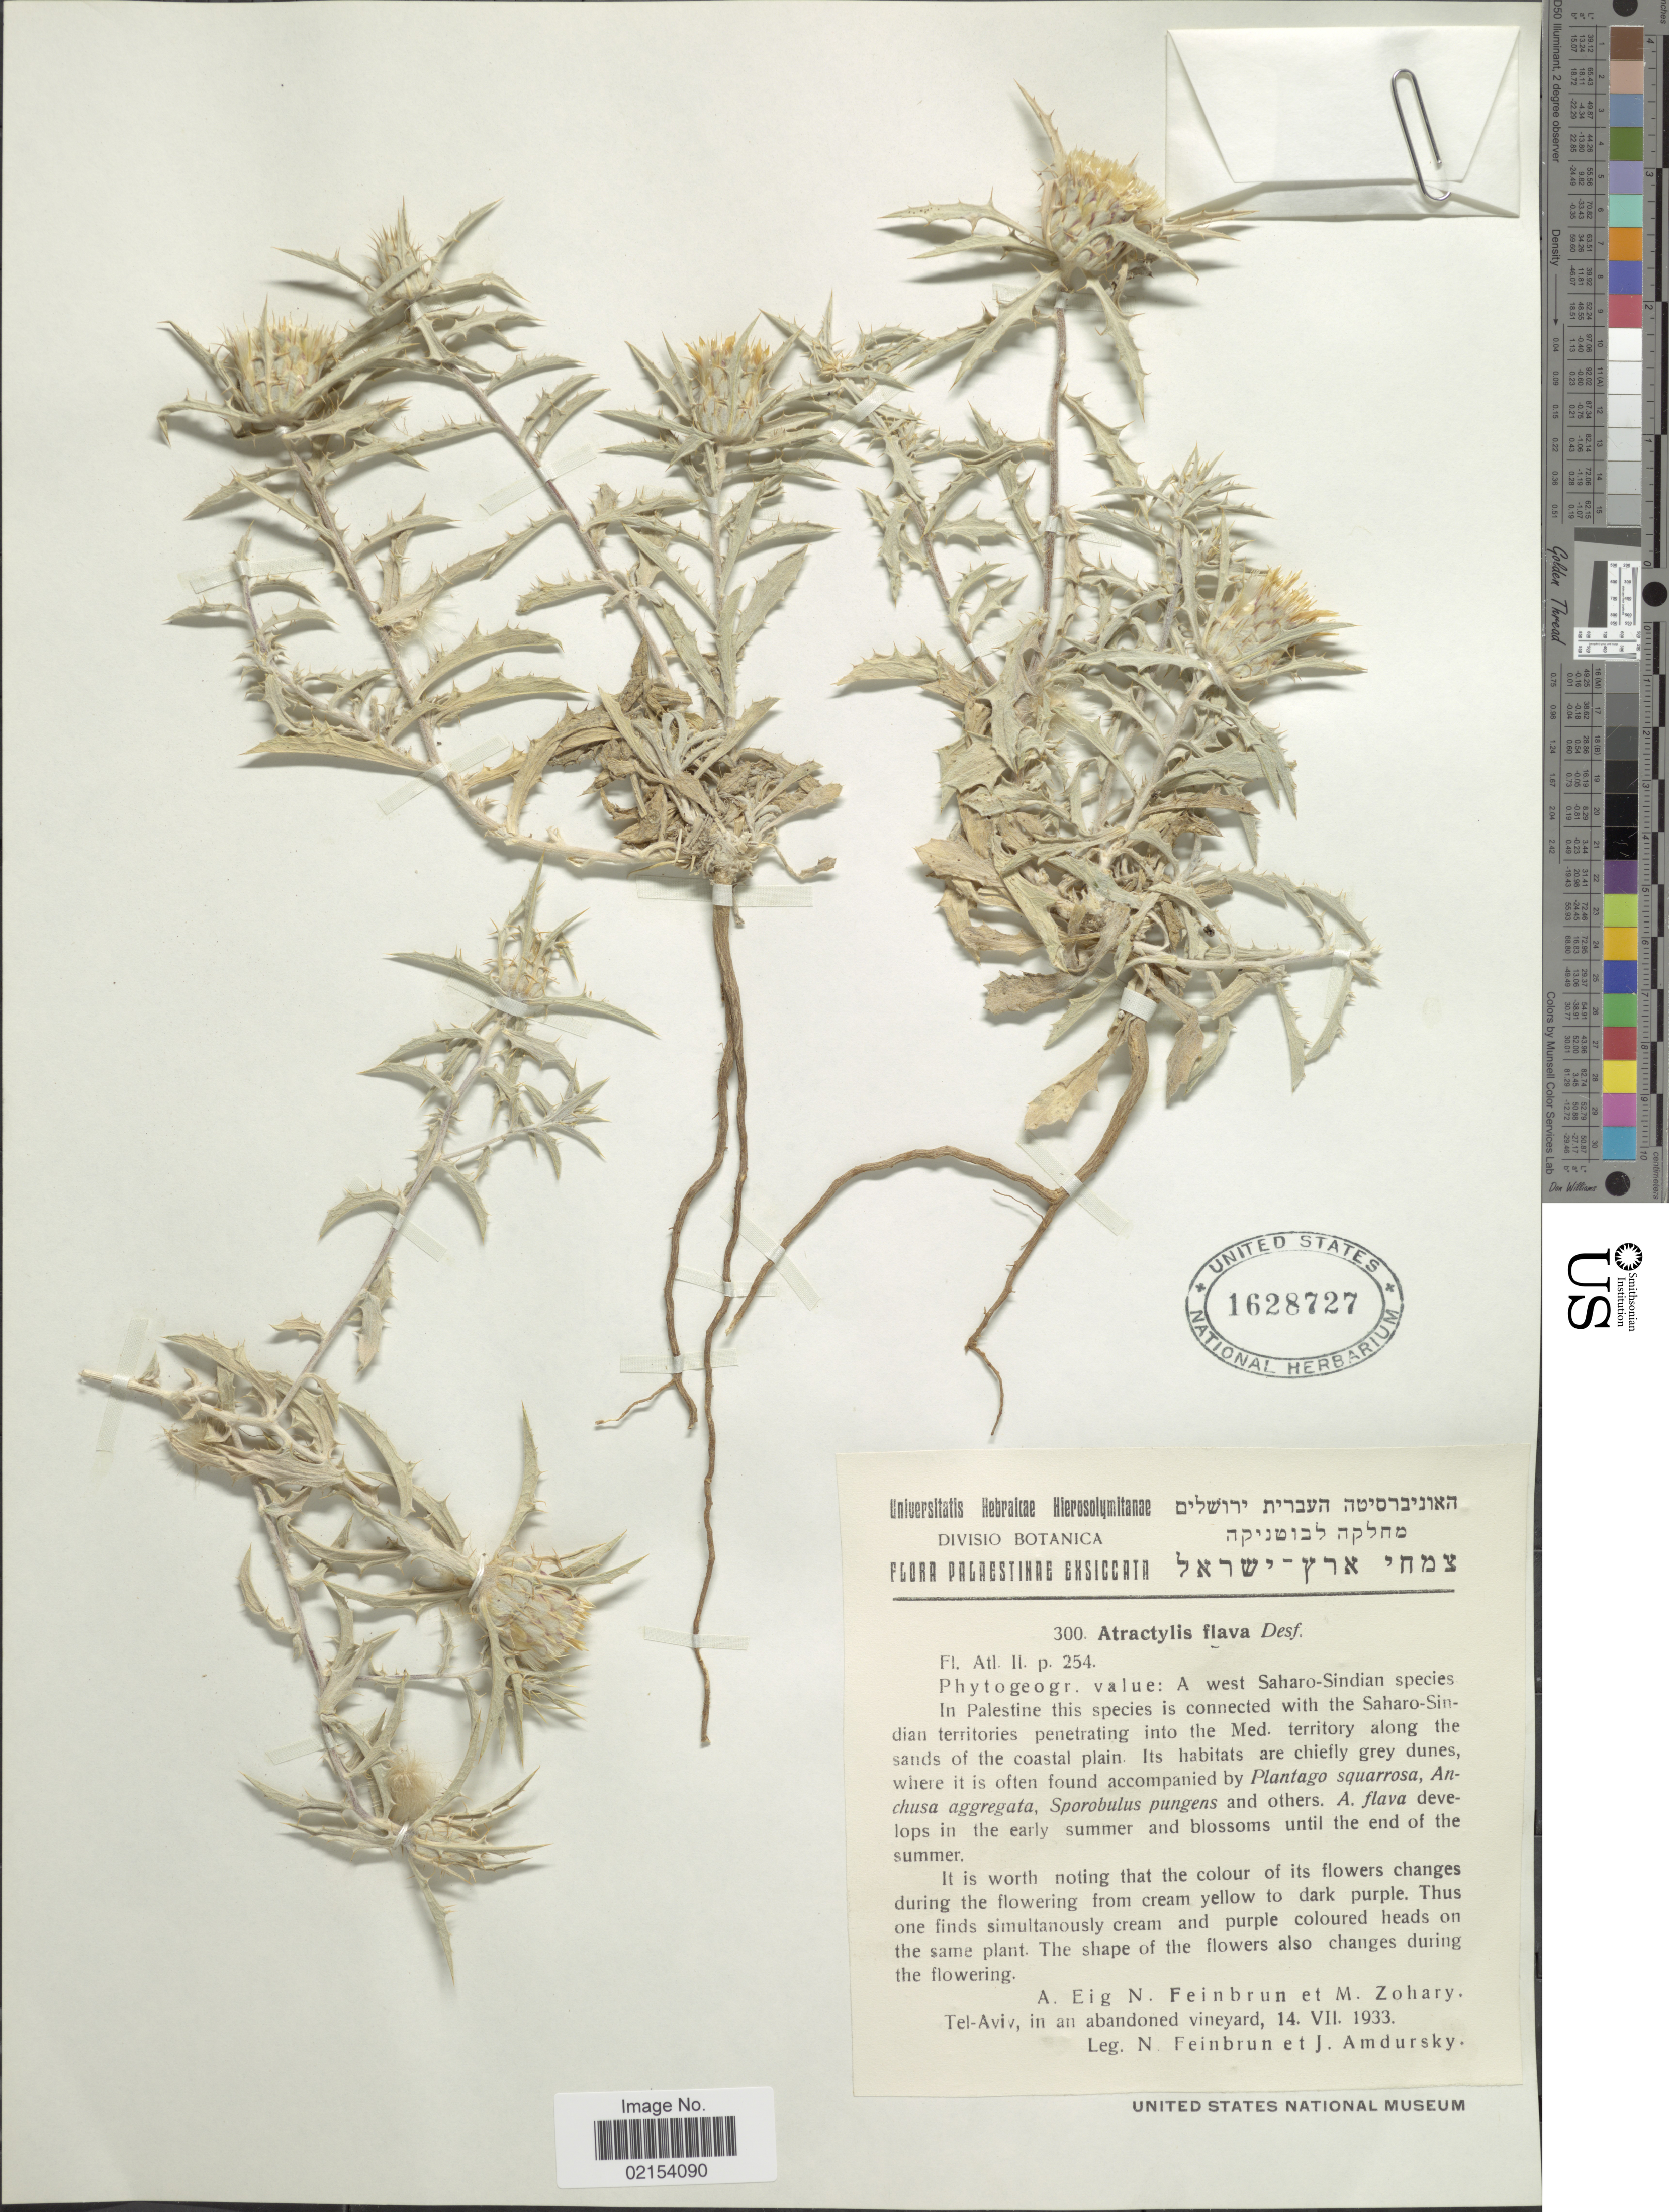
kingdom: Plantae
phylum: Tracheophyta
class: Magnoliopsida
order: Asterales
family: Asteraceae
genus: Atractylis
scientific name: Atractylis carduus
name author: (Forssk.) C. Chr.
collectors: N. Feinbrun & I. Amdursky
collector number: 300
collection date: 1933-07-14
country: Israel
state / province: Tel Aviv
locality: in an abandoned vineyard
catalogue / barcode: US 1628727